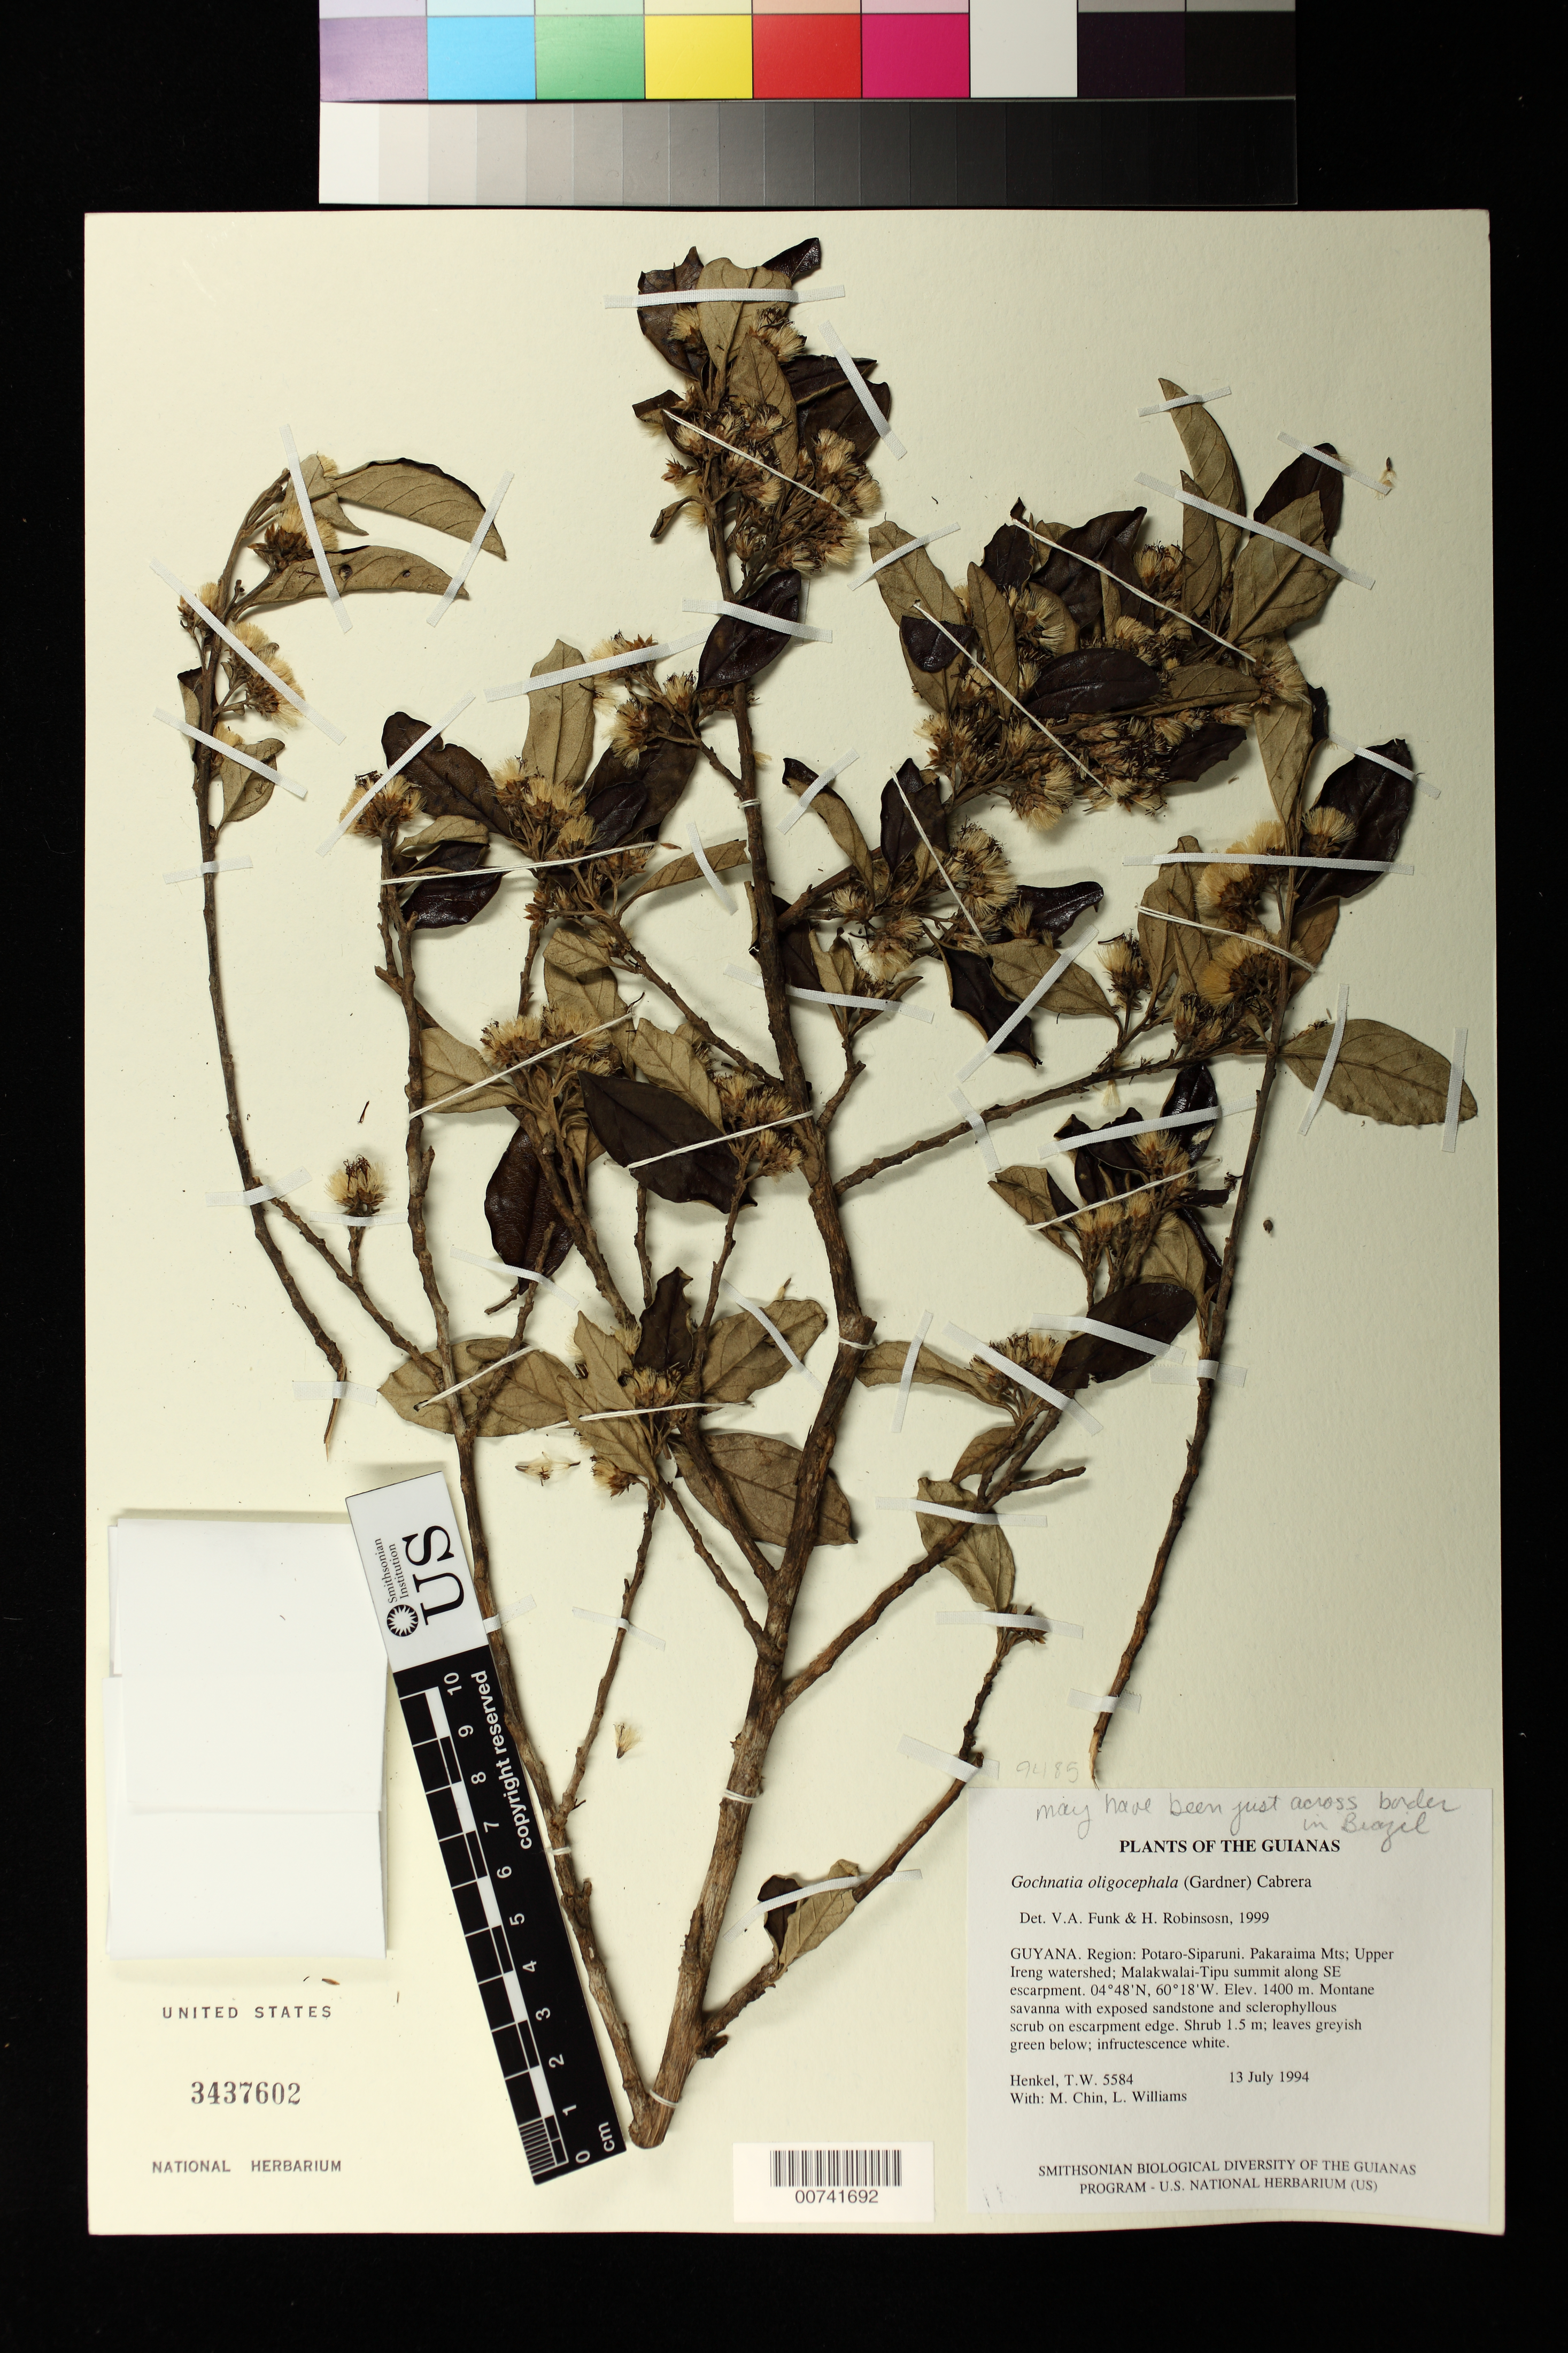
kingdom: Plantae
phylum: Tracheophyta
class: Magnoliopsida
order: Asterales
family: Asteraceae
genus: Moquiniastrum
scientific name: Moquiniastrum oligocephalum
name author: (Gardner) G. Sancho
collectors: T. Henkel, M. Chin & L. Williams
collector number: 5584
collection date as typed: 13 July 1994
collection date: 1994-07-13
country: Guyana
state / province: Potaro-Siparuni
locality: Pakaraima Mts; Upper Ireng watershed; Malakwalai-Tipu summit along SE escarpment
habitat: Montane savanna with exposed sandstone and sclerophyllous scrub on escarpment edge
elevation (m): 1400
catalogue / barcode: US 3437602